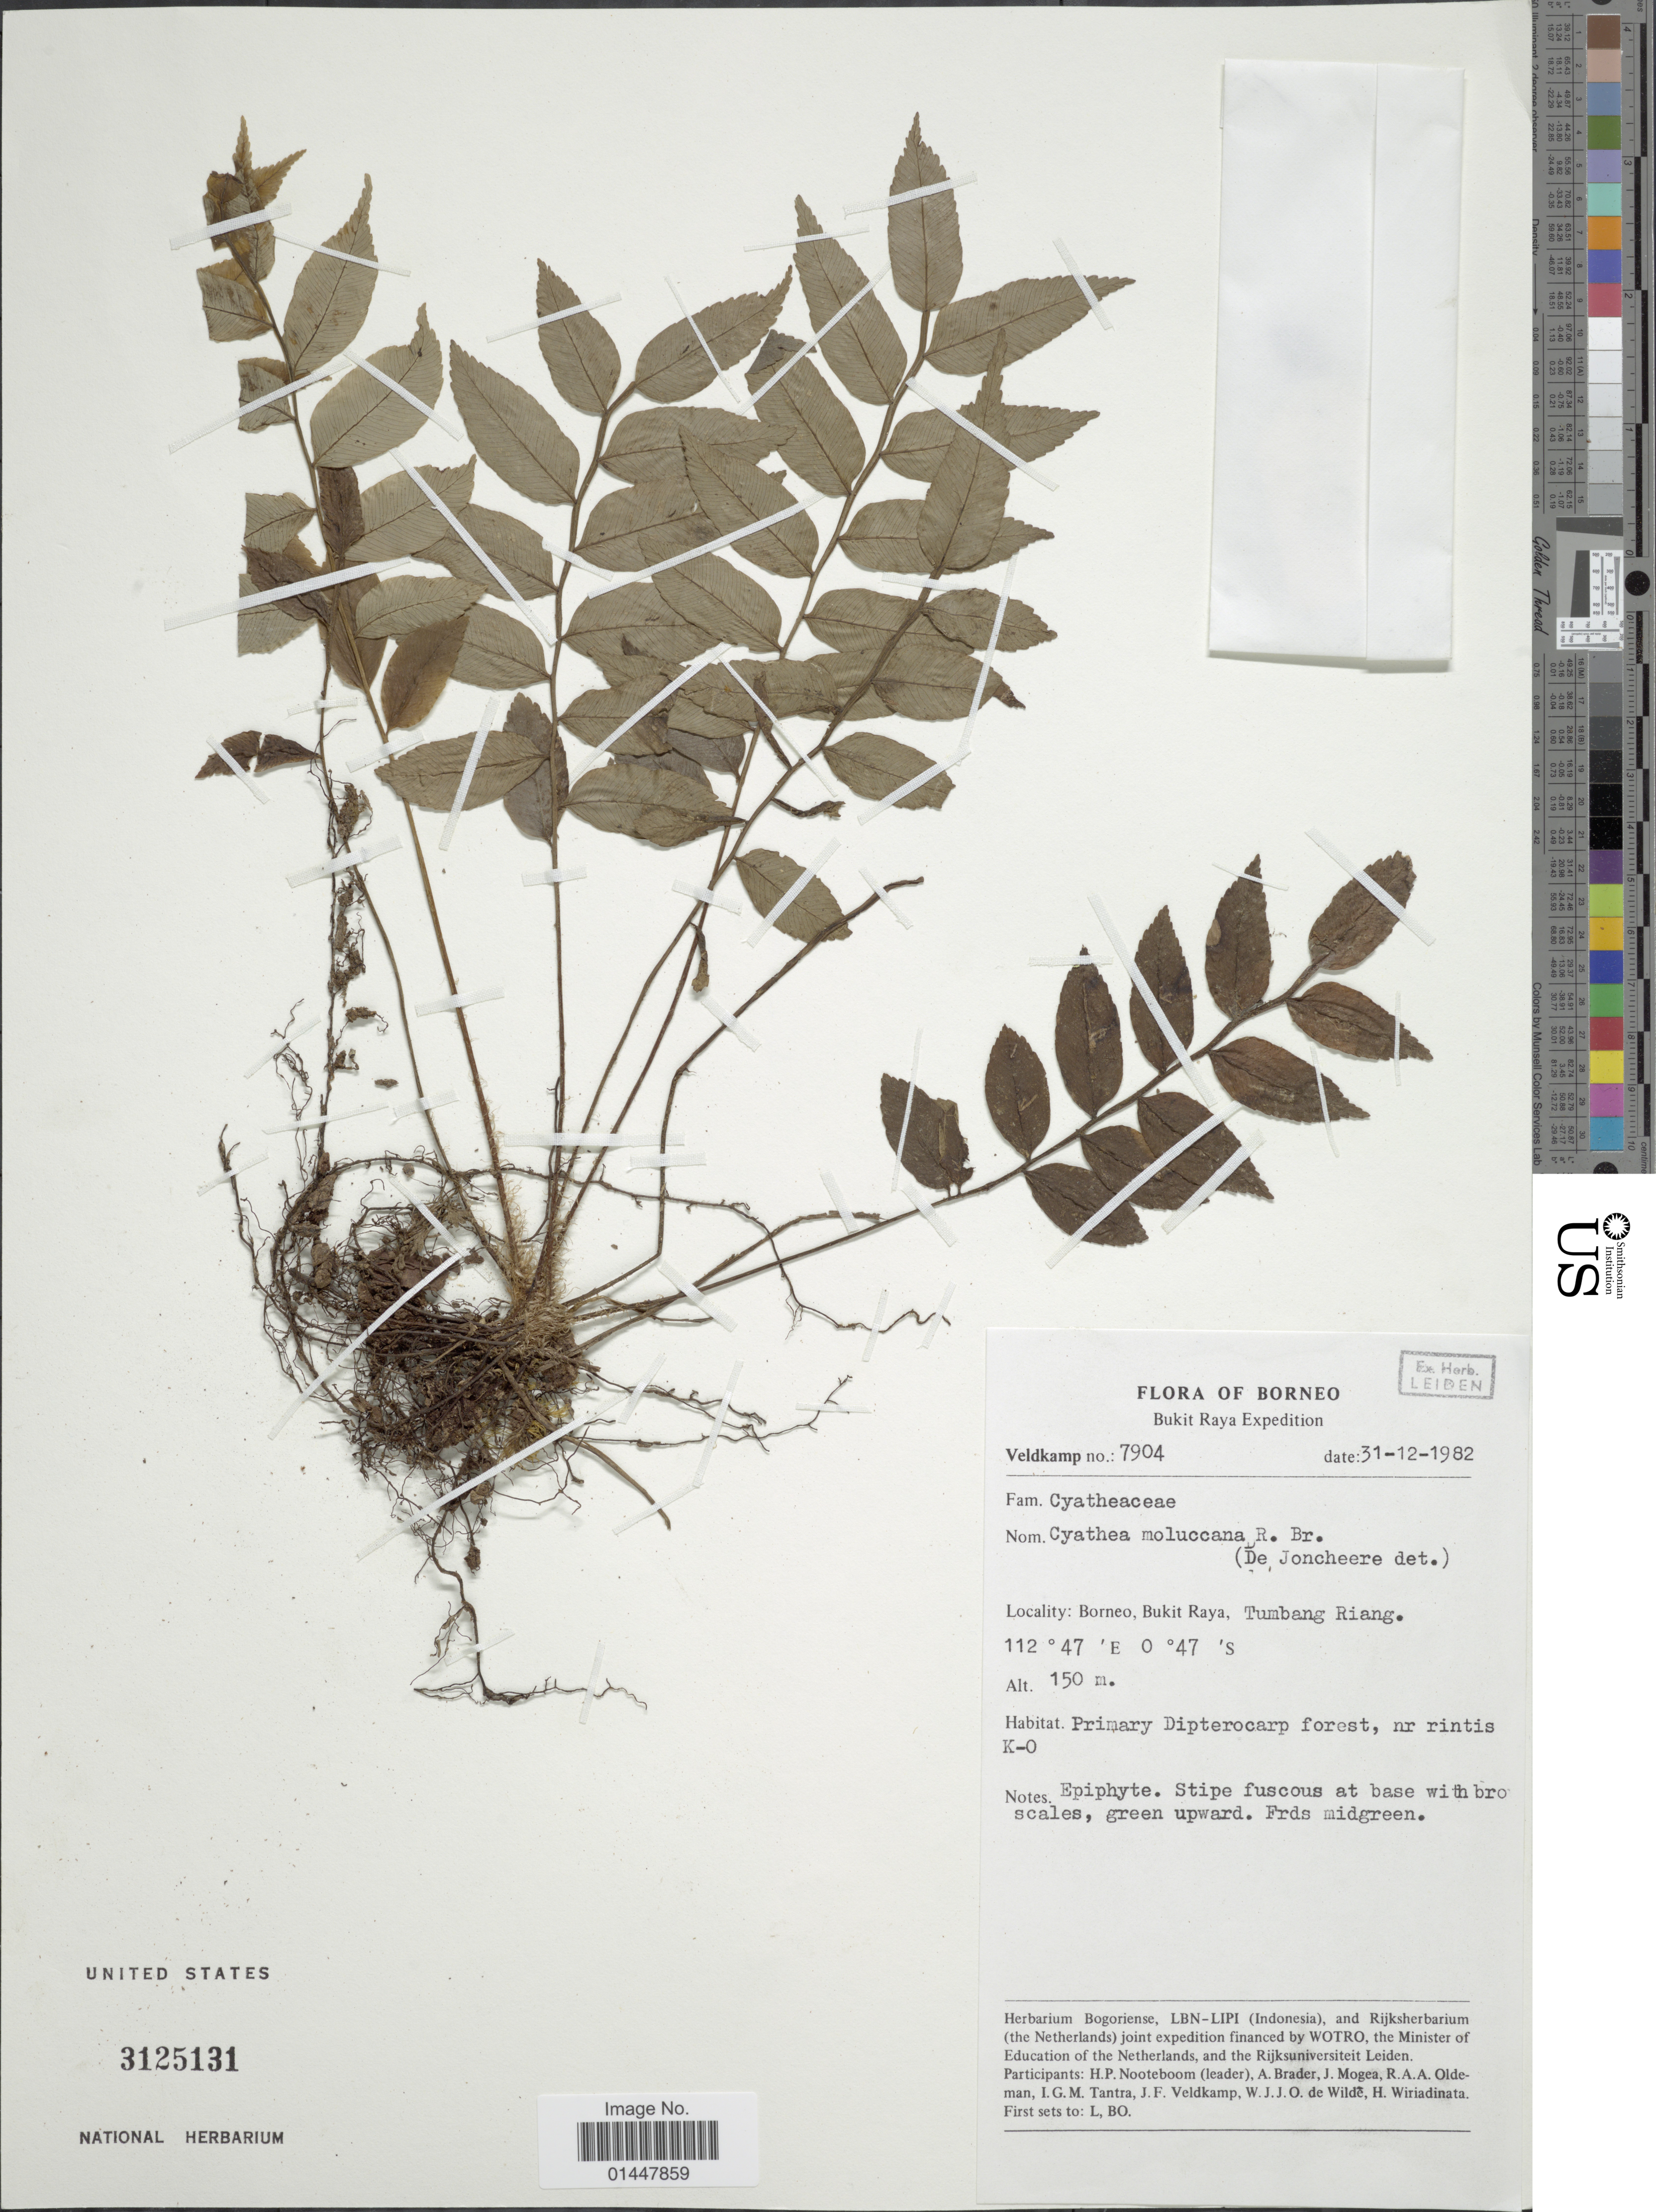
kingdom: Plantae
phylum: Tracheophyta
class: Polypodiopsida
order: Cyatheales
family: Cyatheaceae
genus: Sphaeropteris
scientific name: Sphaeropteris moluccana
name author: (Desv.) R.M. Tryon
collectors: -. Veldkamp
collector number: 7904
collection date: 1982-12-31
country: Indonesia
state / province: Kalimantan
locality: Borneo, Bukit Raya, Tumbang Riang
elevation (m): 150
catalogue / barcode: US 3125131